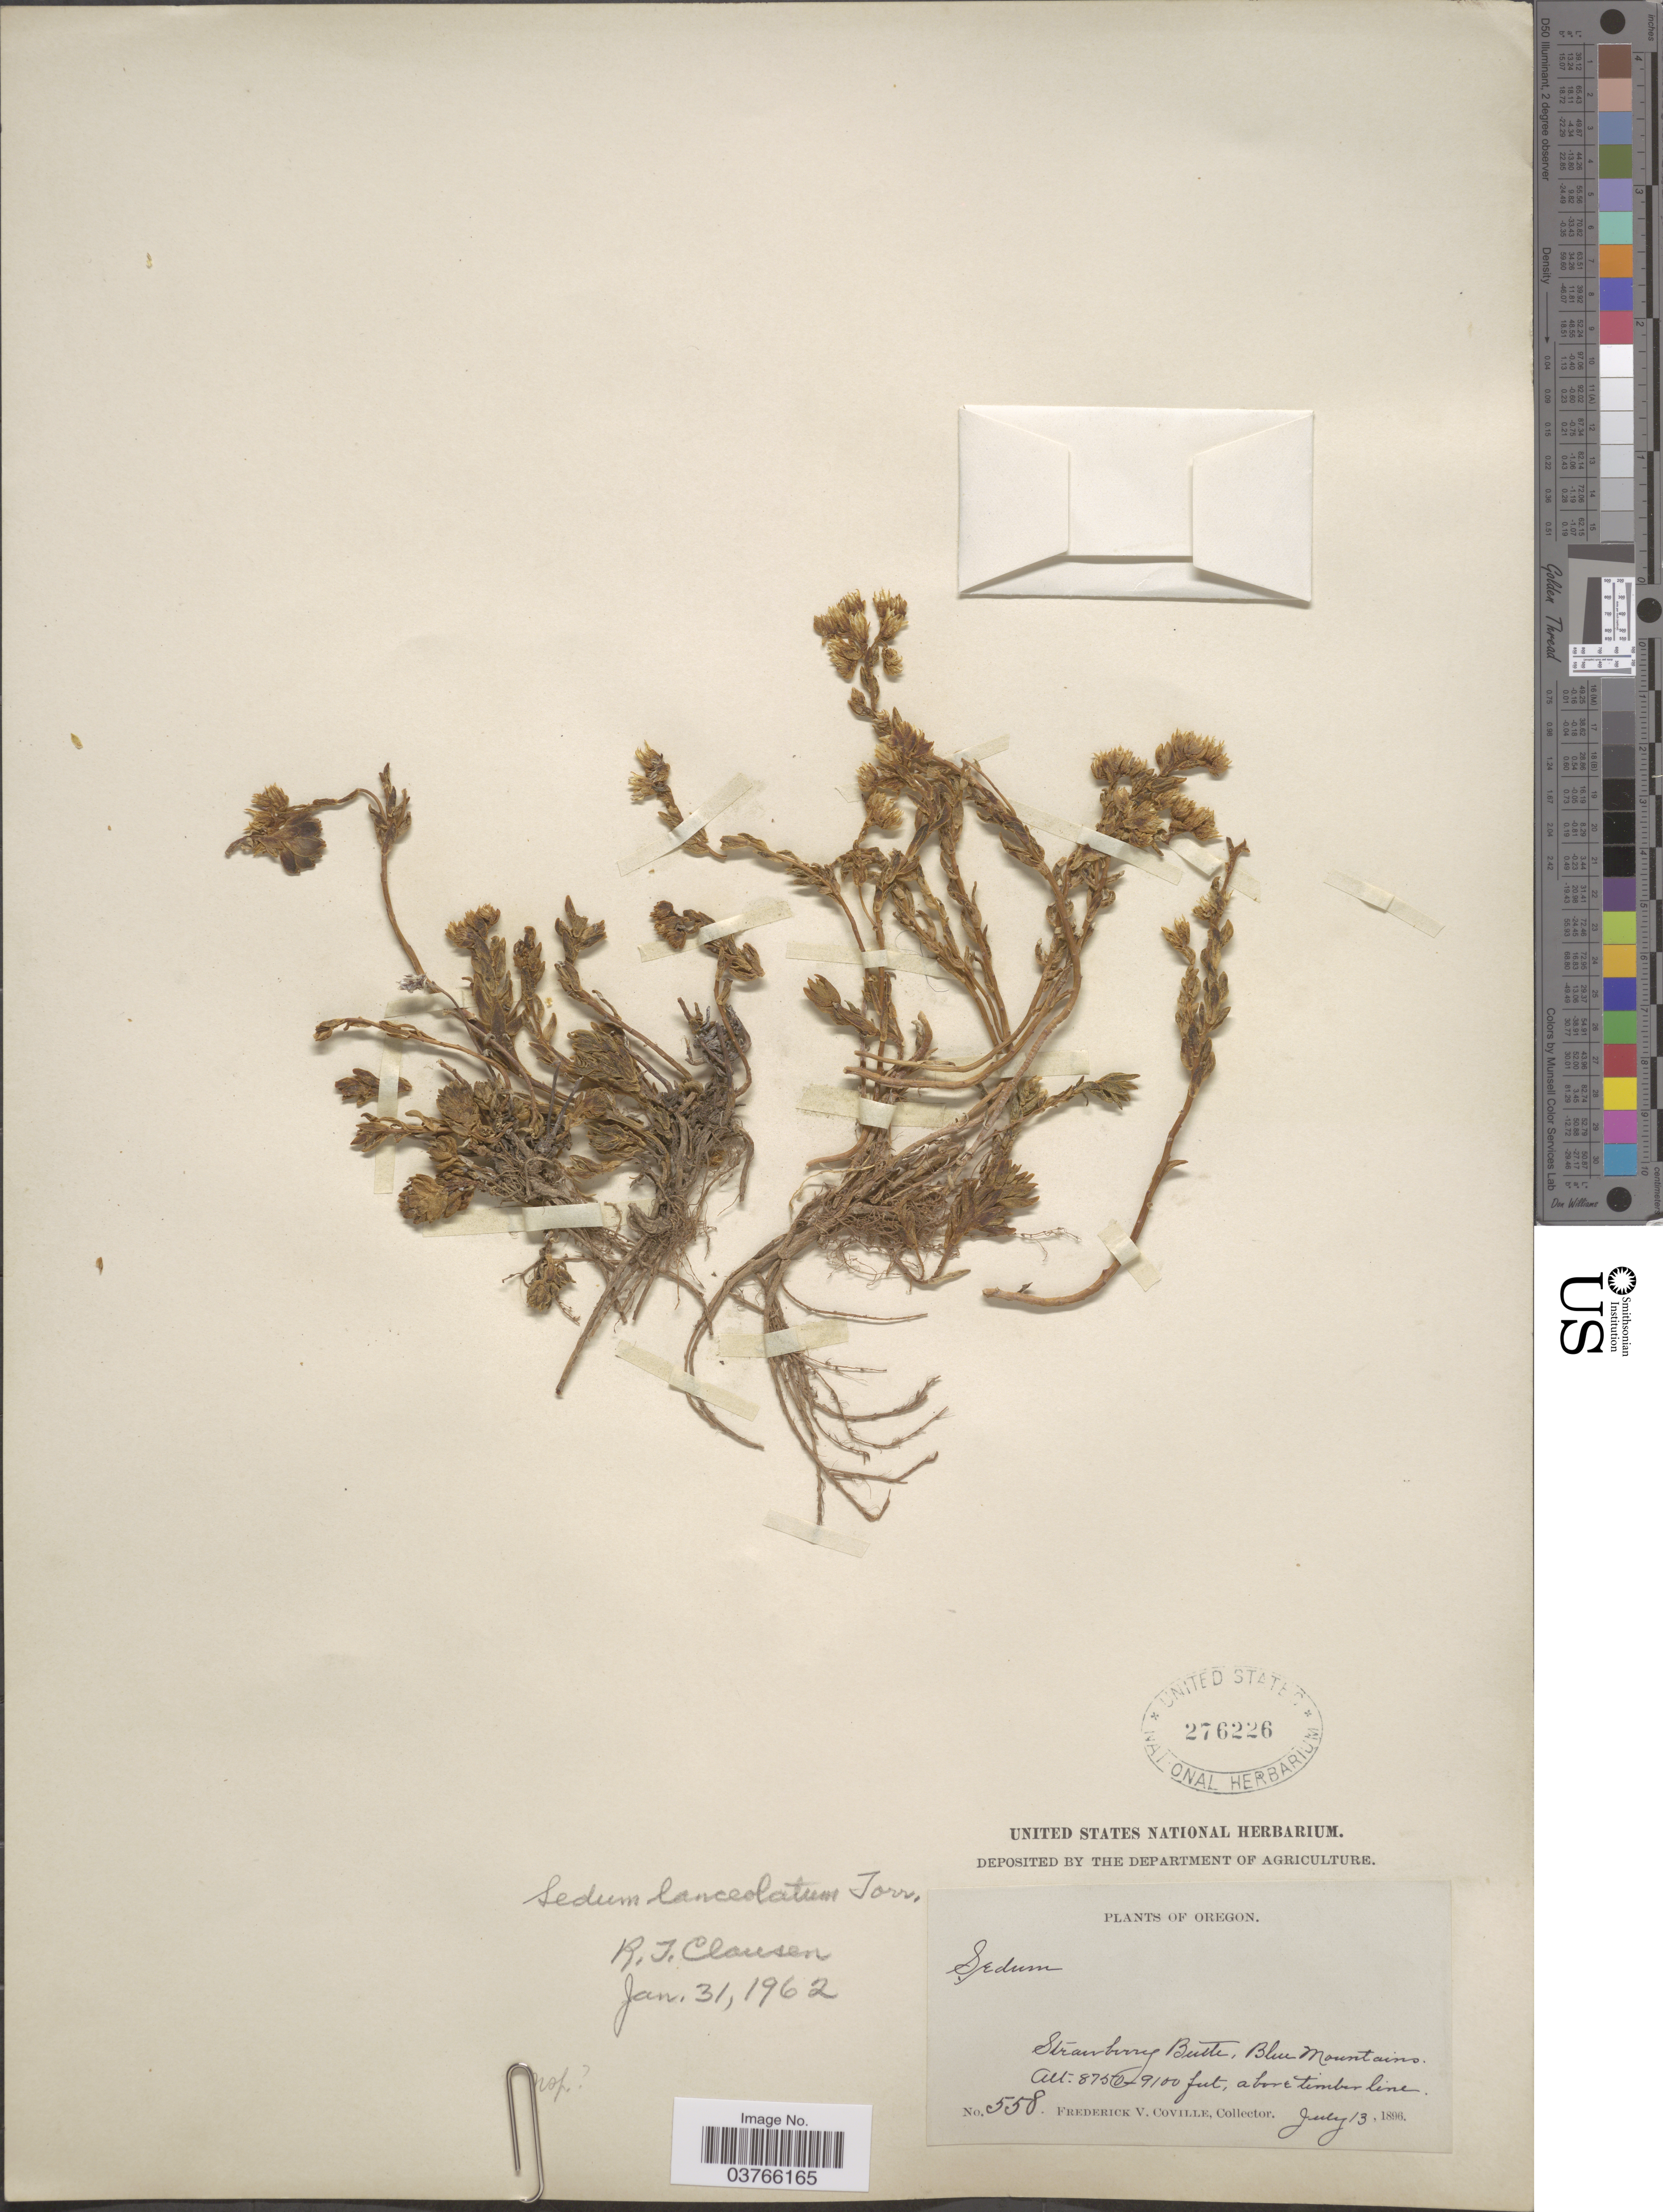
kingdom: Plantae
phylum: Tracheophyta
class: Magnoliopsida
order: Saxifragales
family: Crassulaceae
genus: Sedum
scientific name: Sedum lanceolatum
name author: Torr.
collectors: F. V. Coville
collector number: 558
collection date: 1896-07-13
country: United States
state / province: Oregon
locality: Strawberry Butte, Blue Mountains.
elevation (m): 2667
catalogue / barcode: US 276226